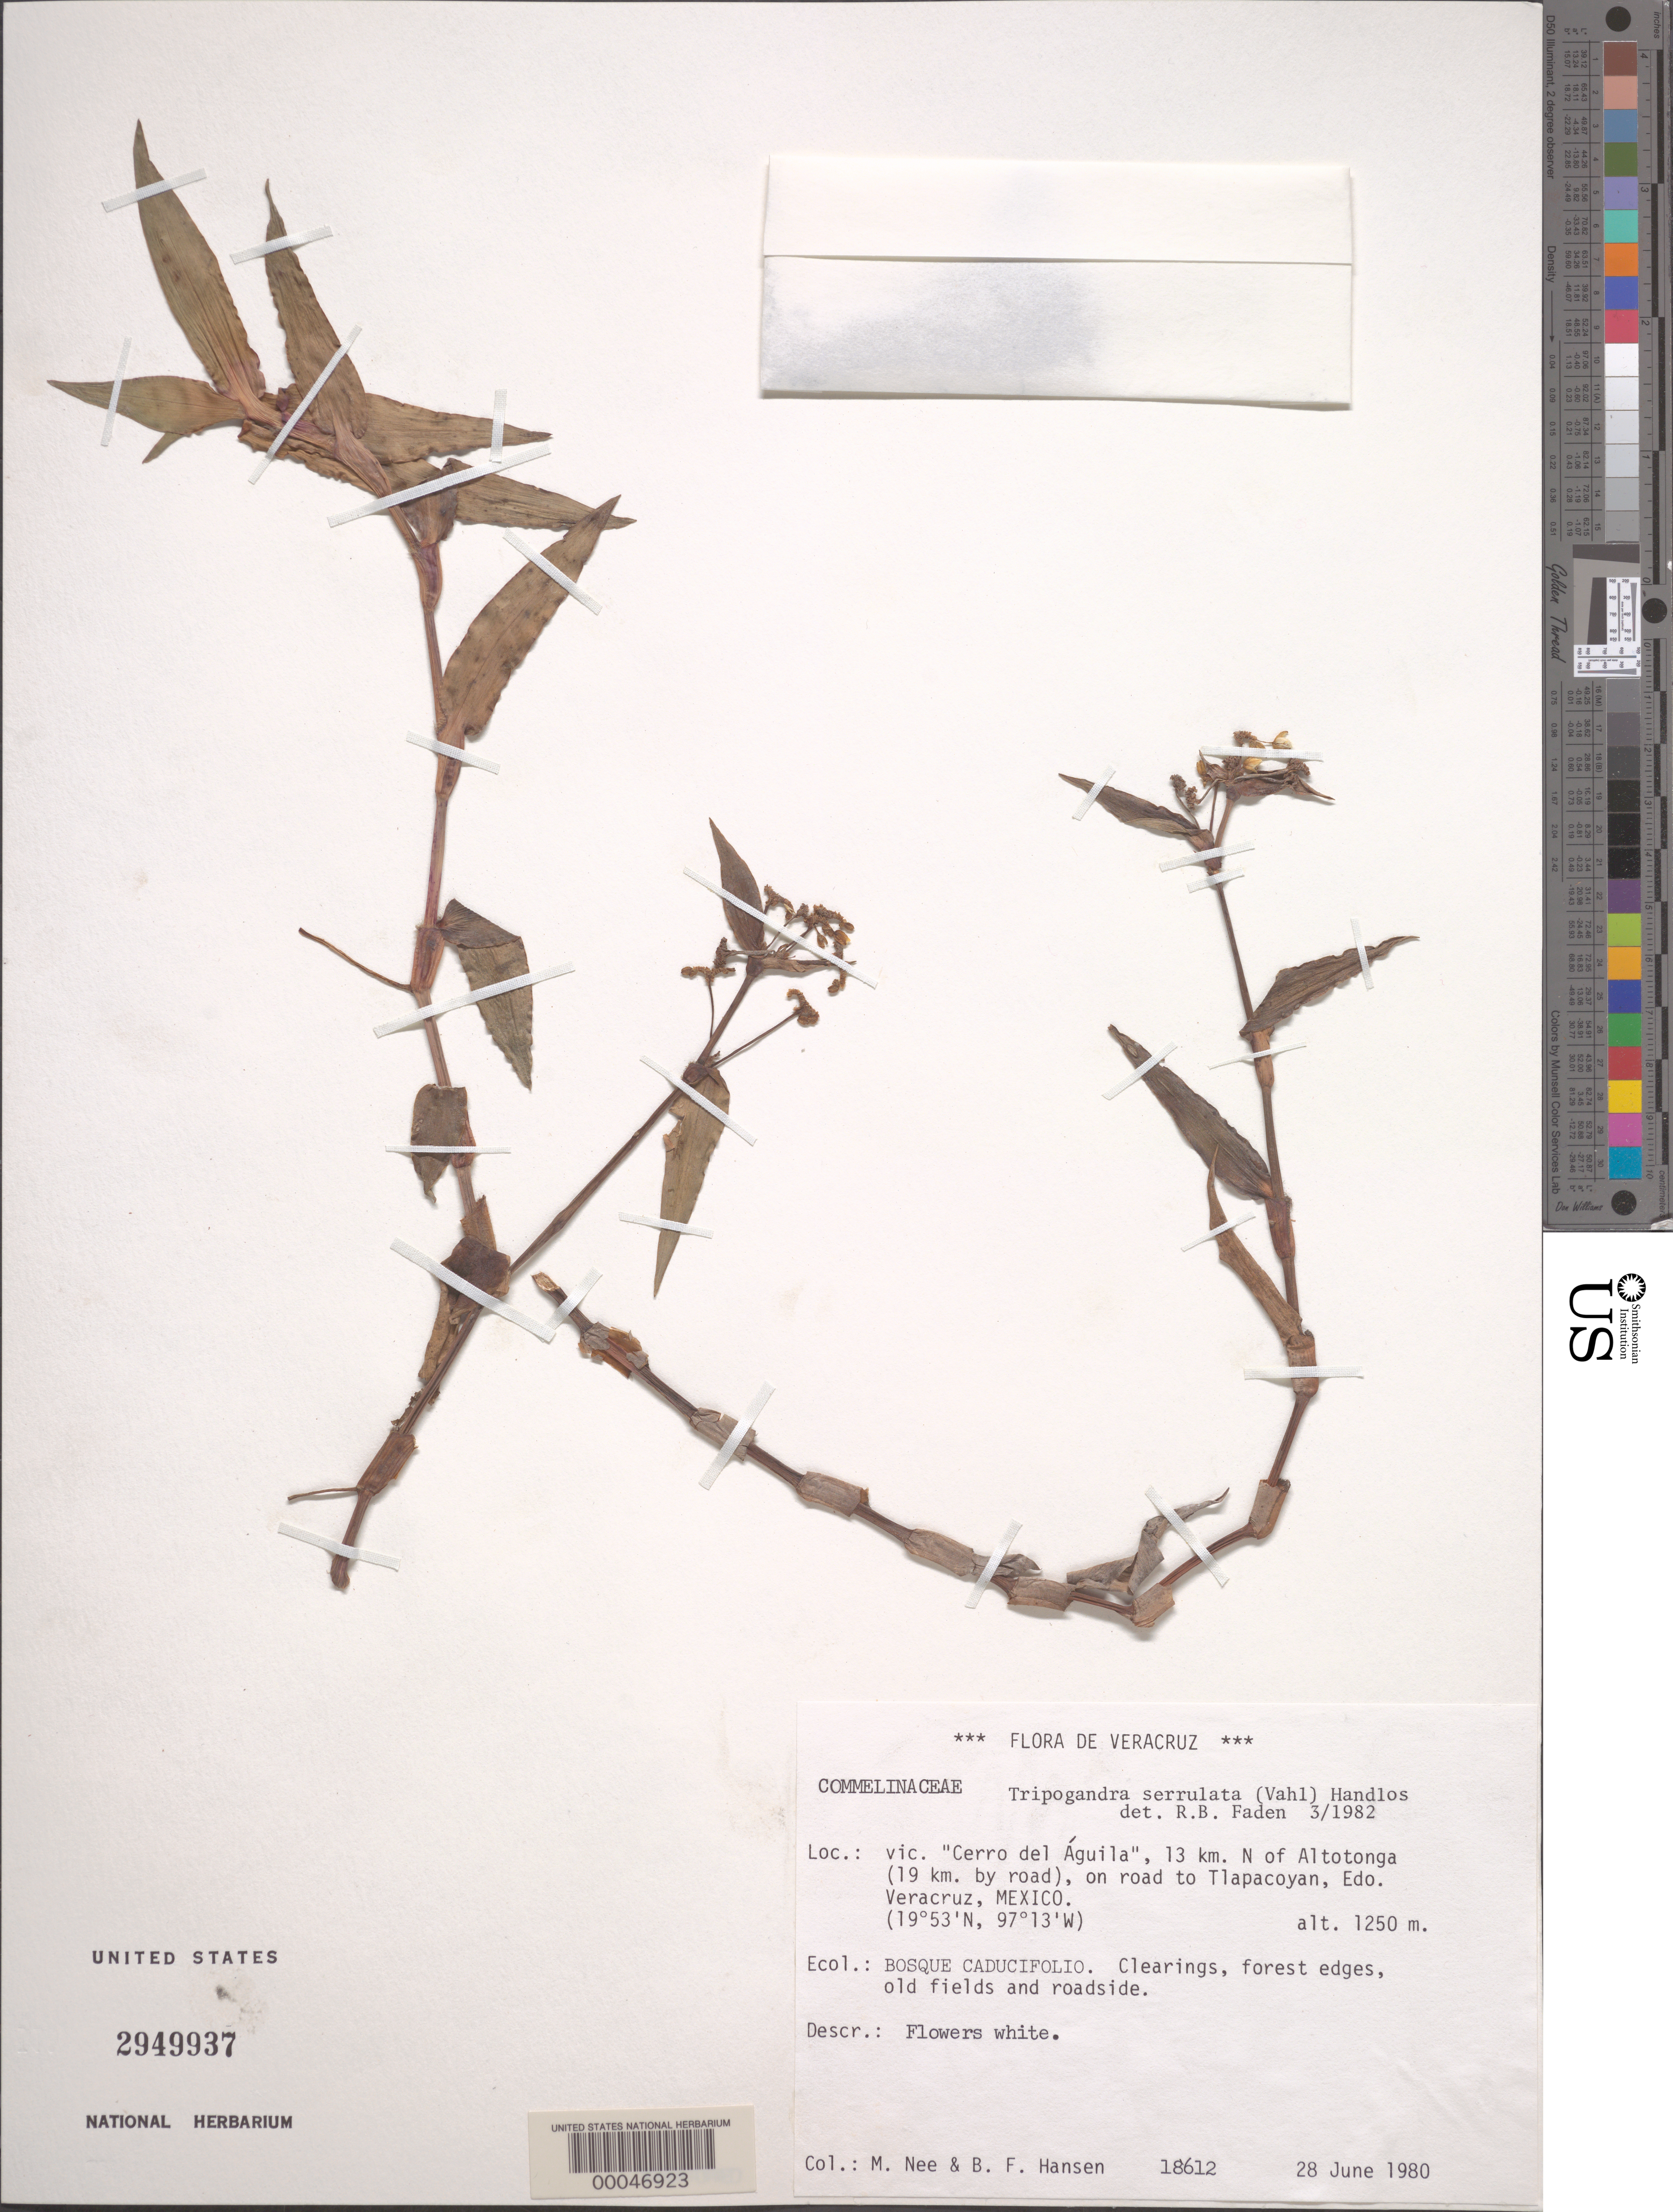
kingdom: Plantae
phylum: Tracheophyta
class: Liliopsida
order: Commelinales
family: Commelinaceae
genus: Tripogandra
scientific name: Tripogandra serrulata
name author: (Vahl) Handlos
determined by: Faden, Robert B., (US), Smithsonian Institution - National Museum of Natural History (UNITED STATES)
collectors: M. Nee & B. Hansen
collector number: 18612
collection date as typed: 28 Jun 1980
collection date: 1980-06-28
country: Mexico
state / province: Veracruz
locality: Cerro del aguila, N of altotonga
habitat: Old fields, roadsides and forest clearings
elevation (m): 1250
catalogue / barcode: US 2949937